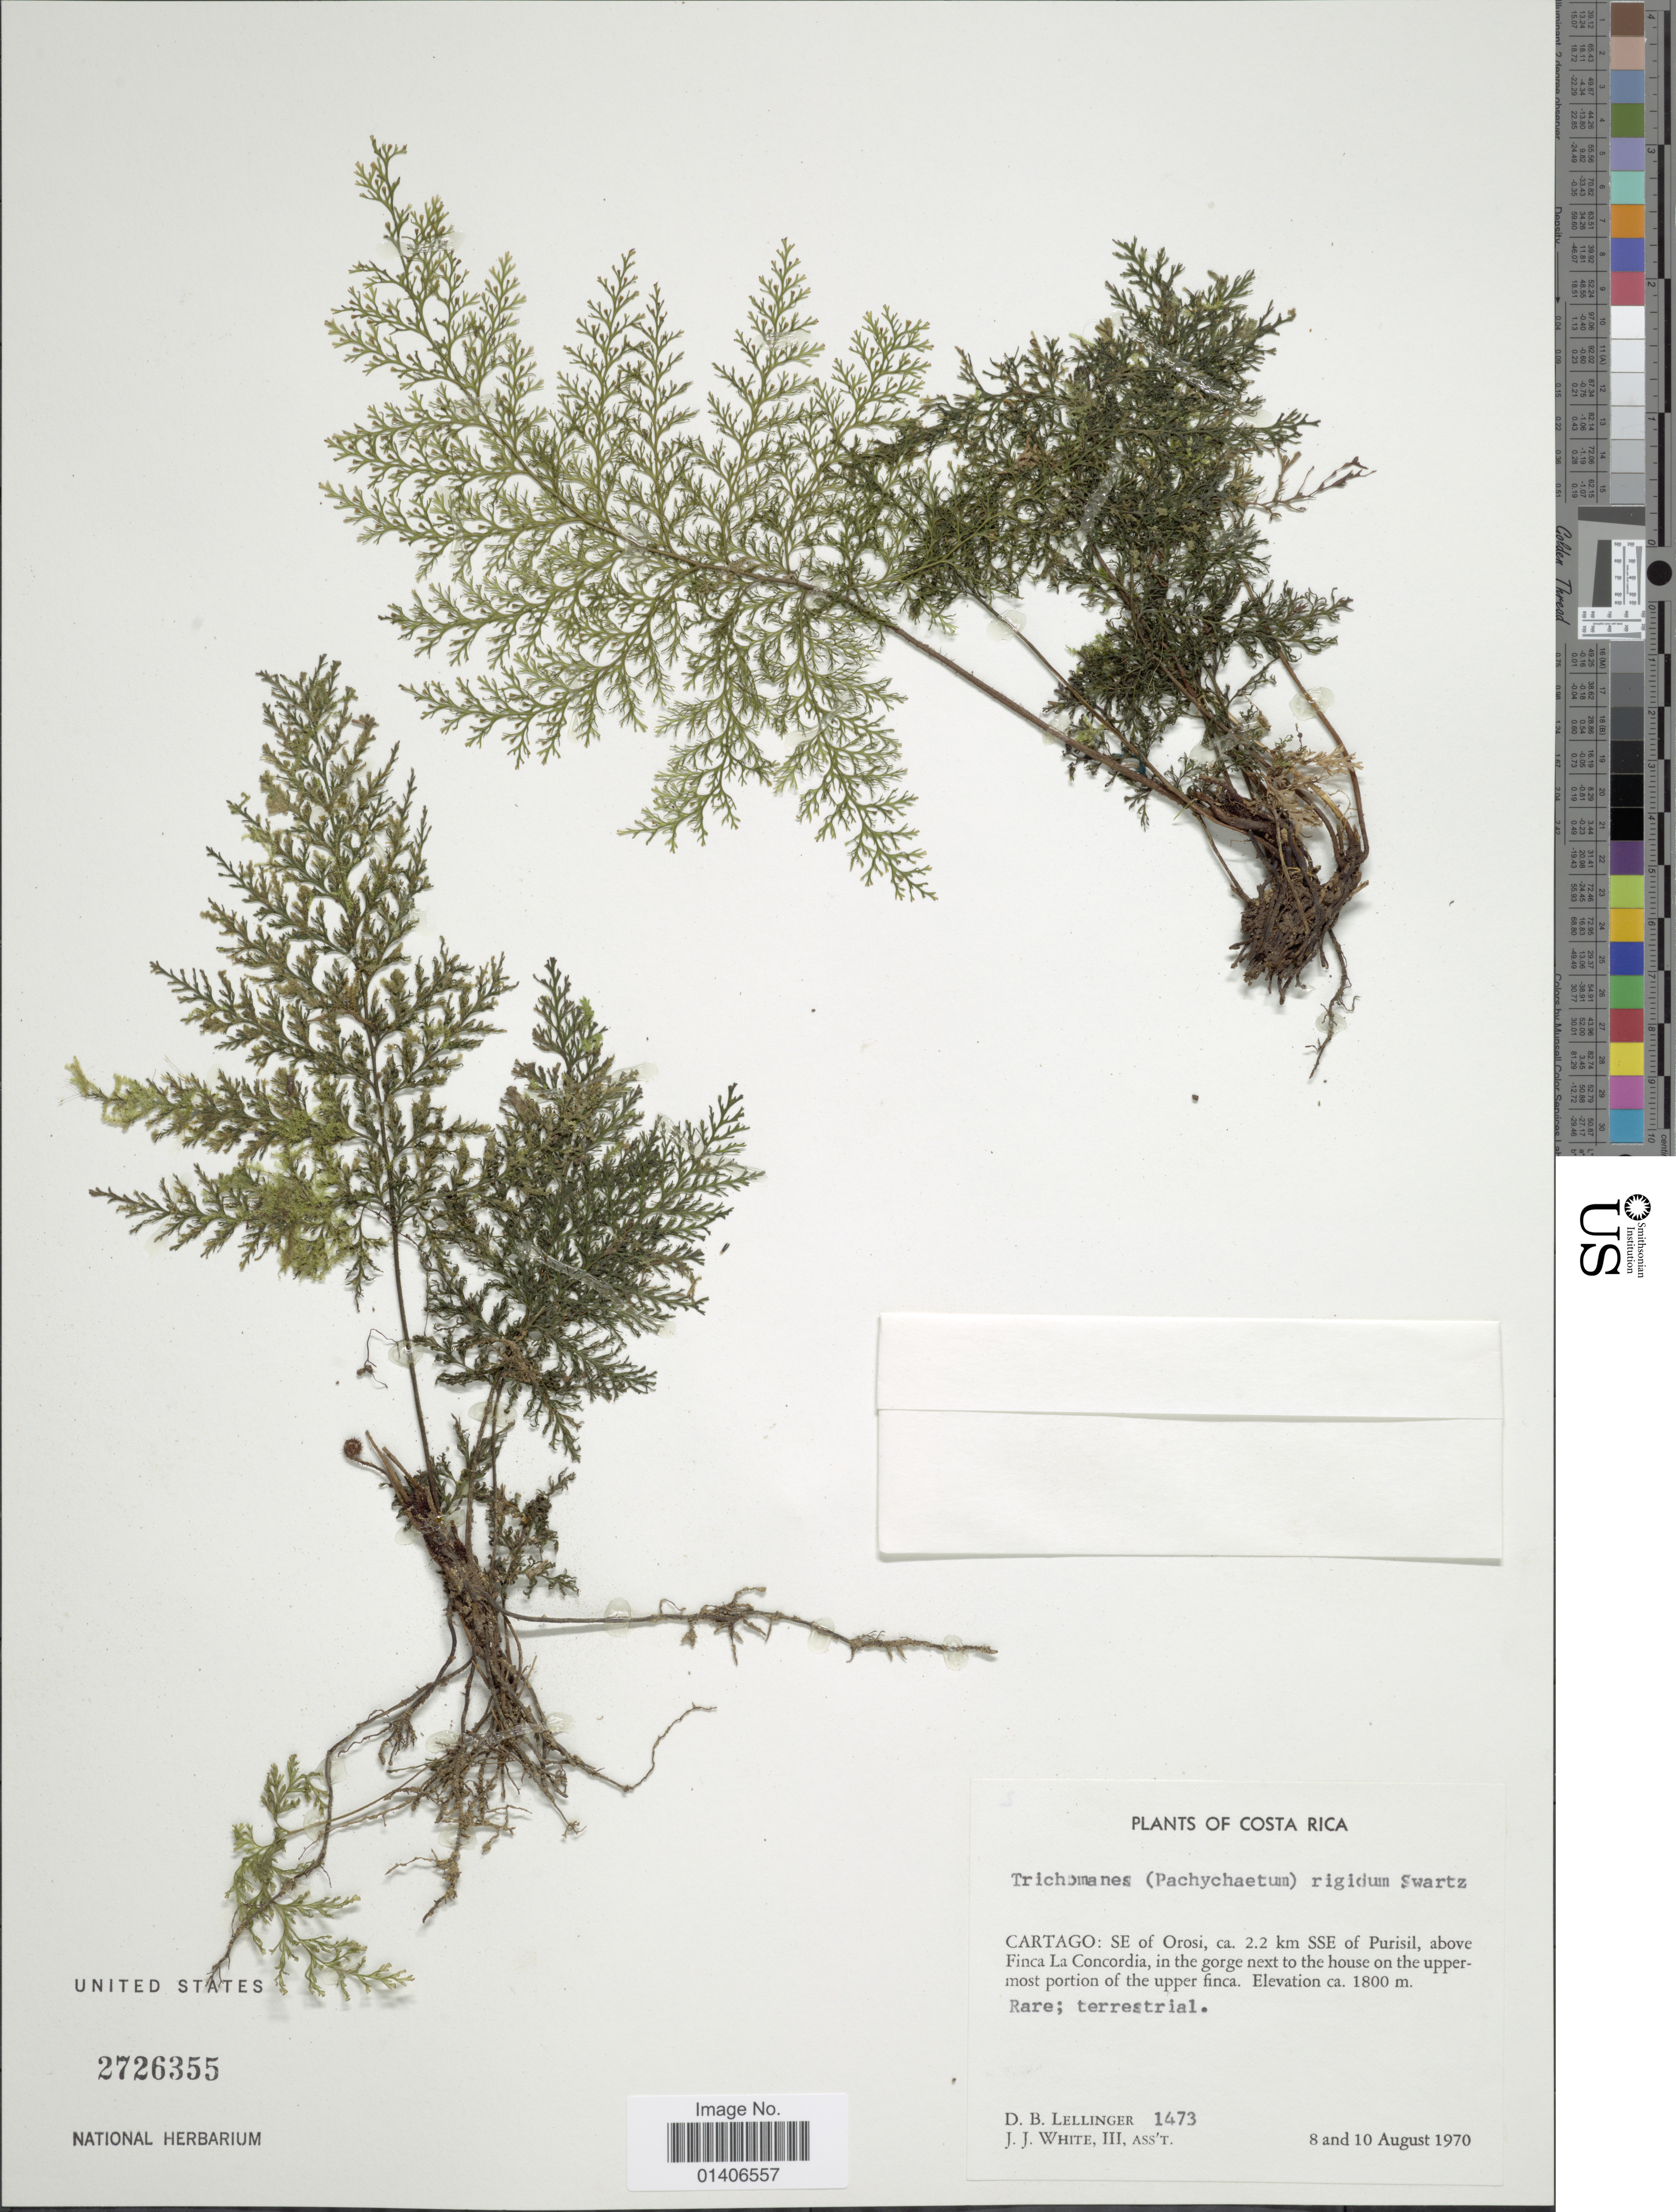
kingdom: Plantae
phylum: Tracheophyta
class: Polypodiopsida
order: Hymenophyllales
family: Hymenophyllaceae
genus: Abrodictyum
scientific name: Abrodictyum rigidum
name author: (Sw.) Ebihara & Dubuisson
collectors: D. B. Lellinger & J. J. White III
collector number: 1473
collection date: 1970-08-08/1970-08-10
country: Costa Rica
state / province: Cartago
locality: SE of Orosi, ca 2.2 km SSE of Purisil, above Finca La Concordia, in the gorge next to the house on the uppermostportion of the upper finca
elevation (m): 1800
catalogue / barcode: US 2726355